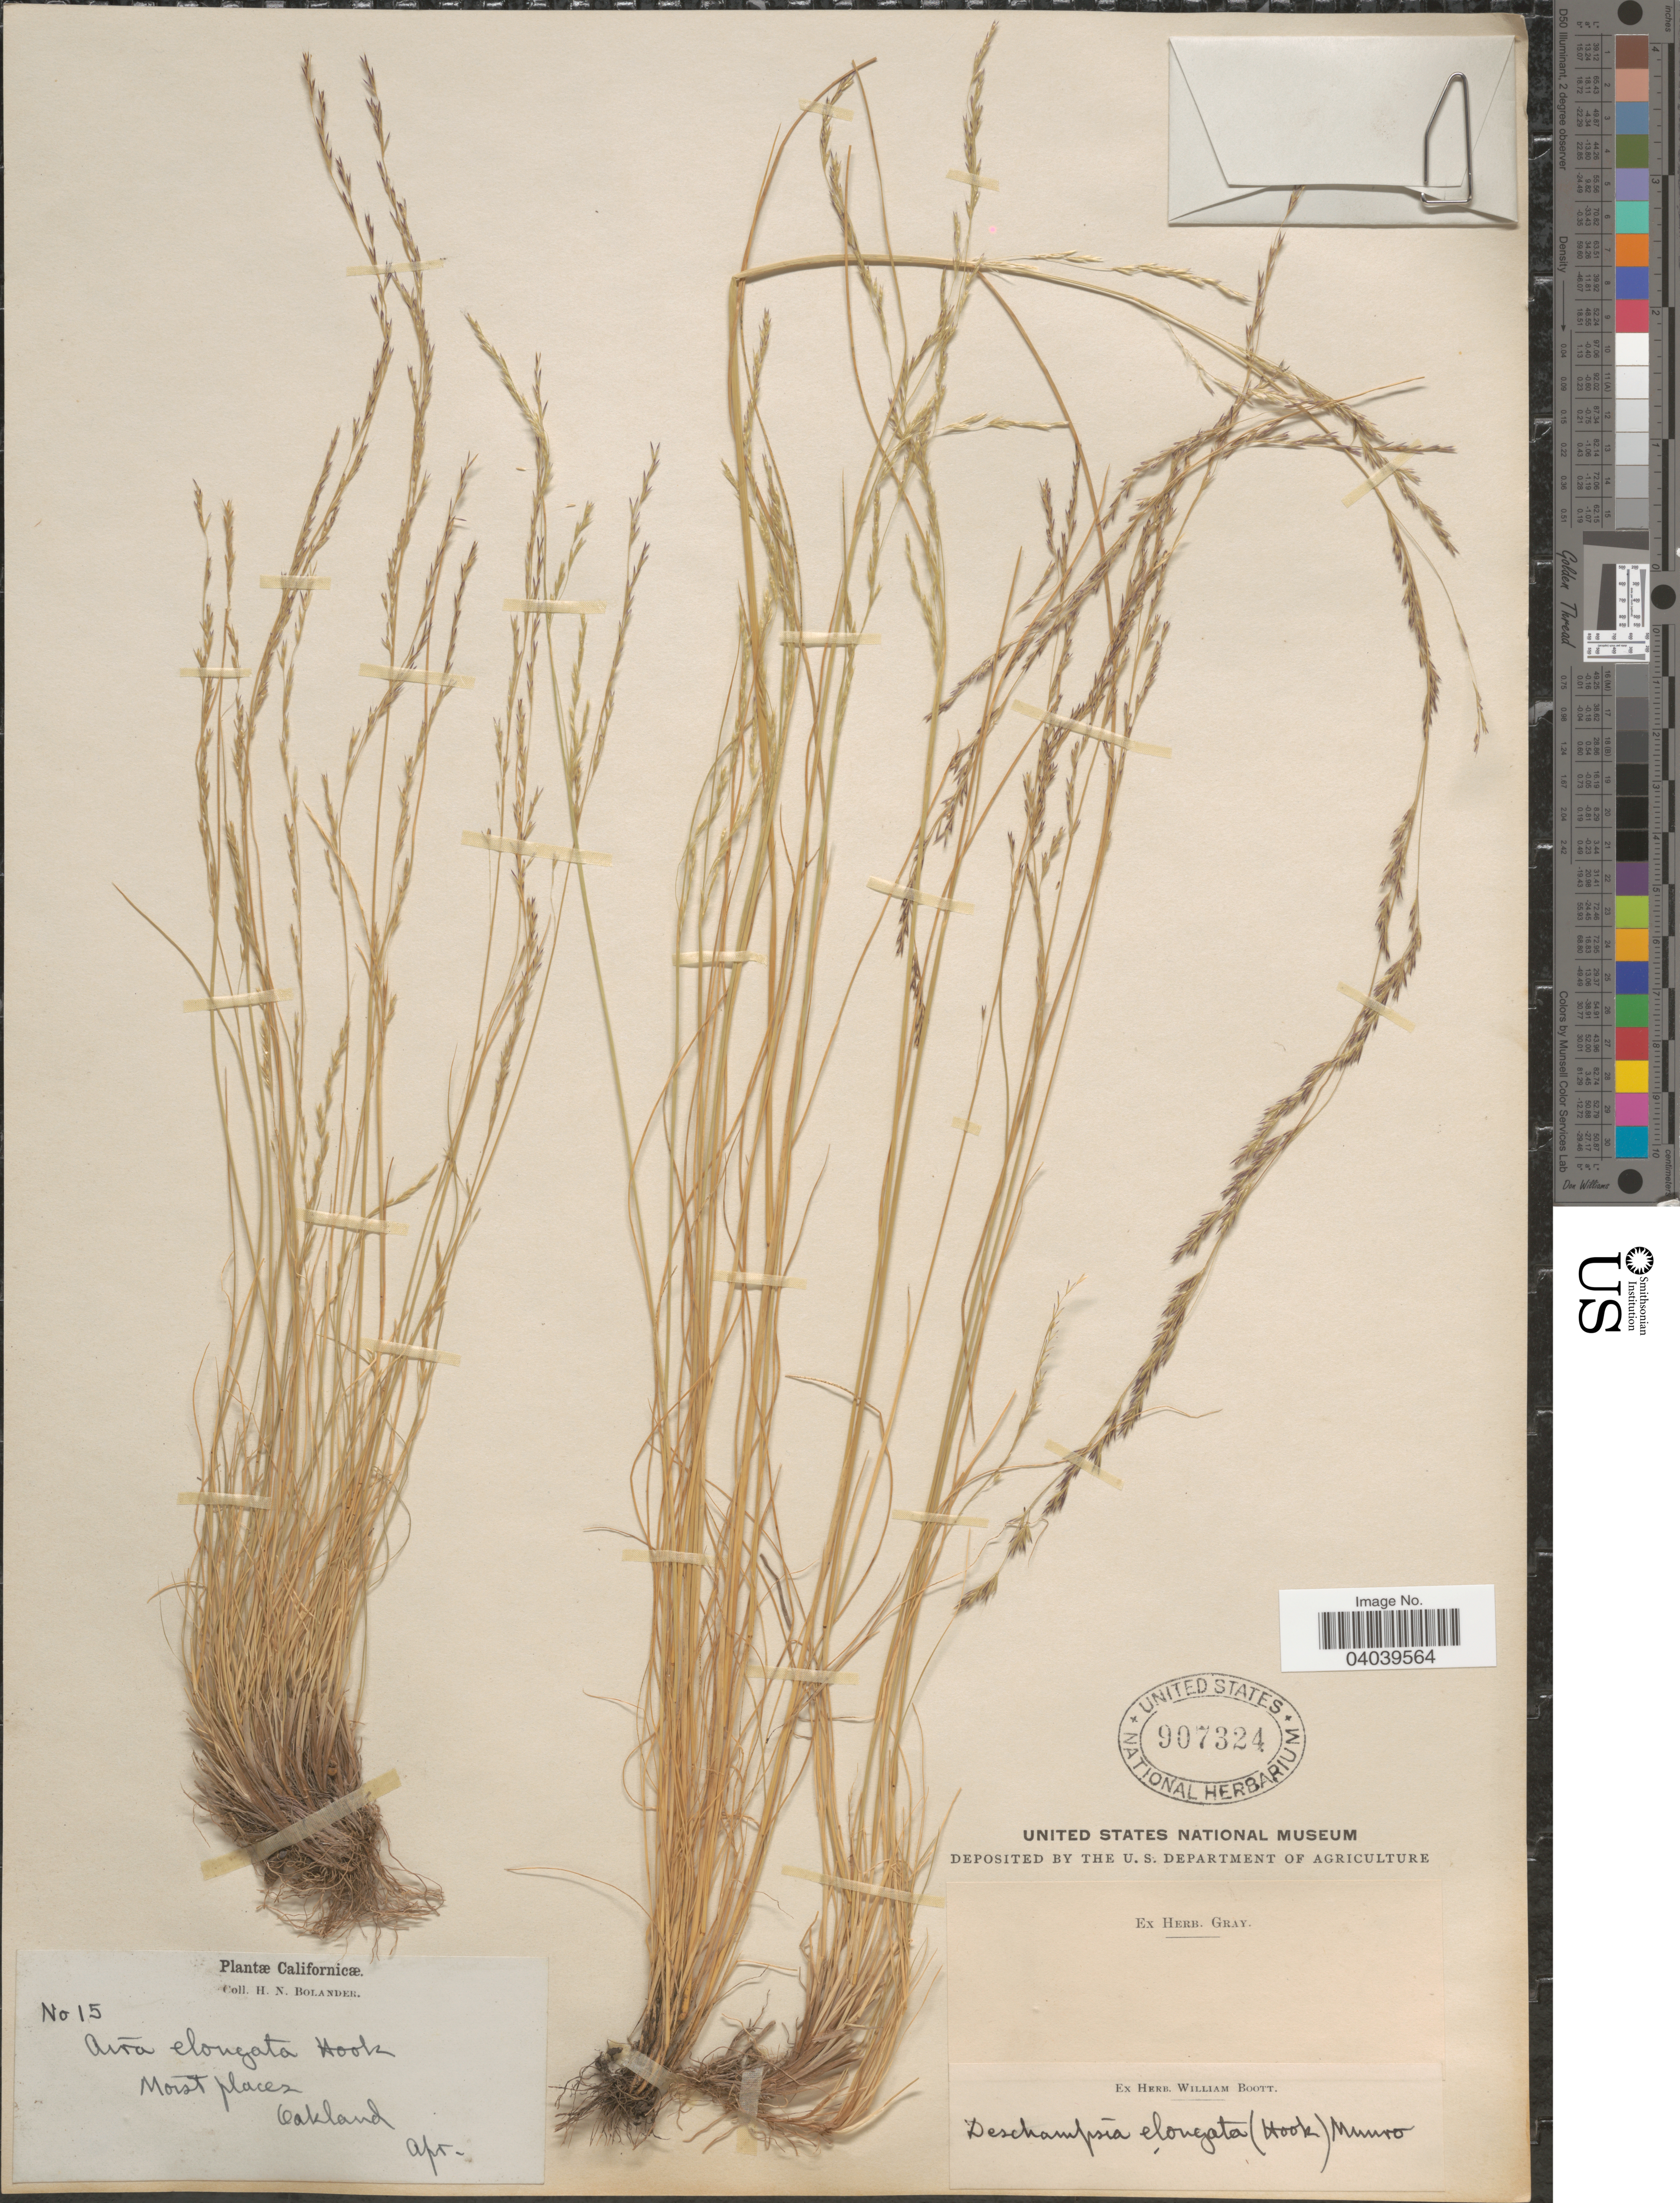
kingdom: Plantae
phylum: Tracheophyta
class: Liliopsida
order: Poales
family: Poaceae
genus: Deschampsia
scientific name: Deschampsia elongata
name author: (Hook.) Munro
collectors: H. Bolander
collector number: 15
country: United States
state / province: California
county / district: Alameda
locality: Californicæ. Moist places, Oakland.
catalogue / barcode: US 907324